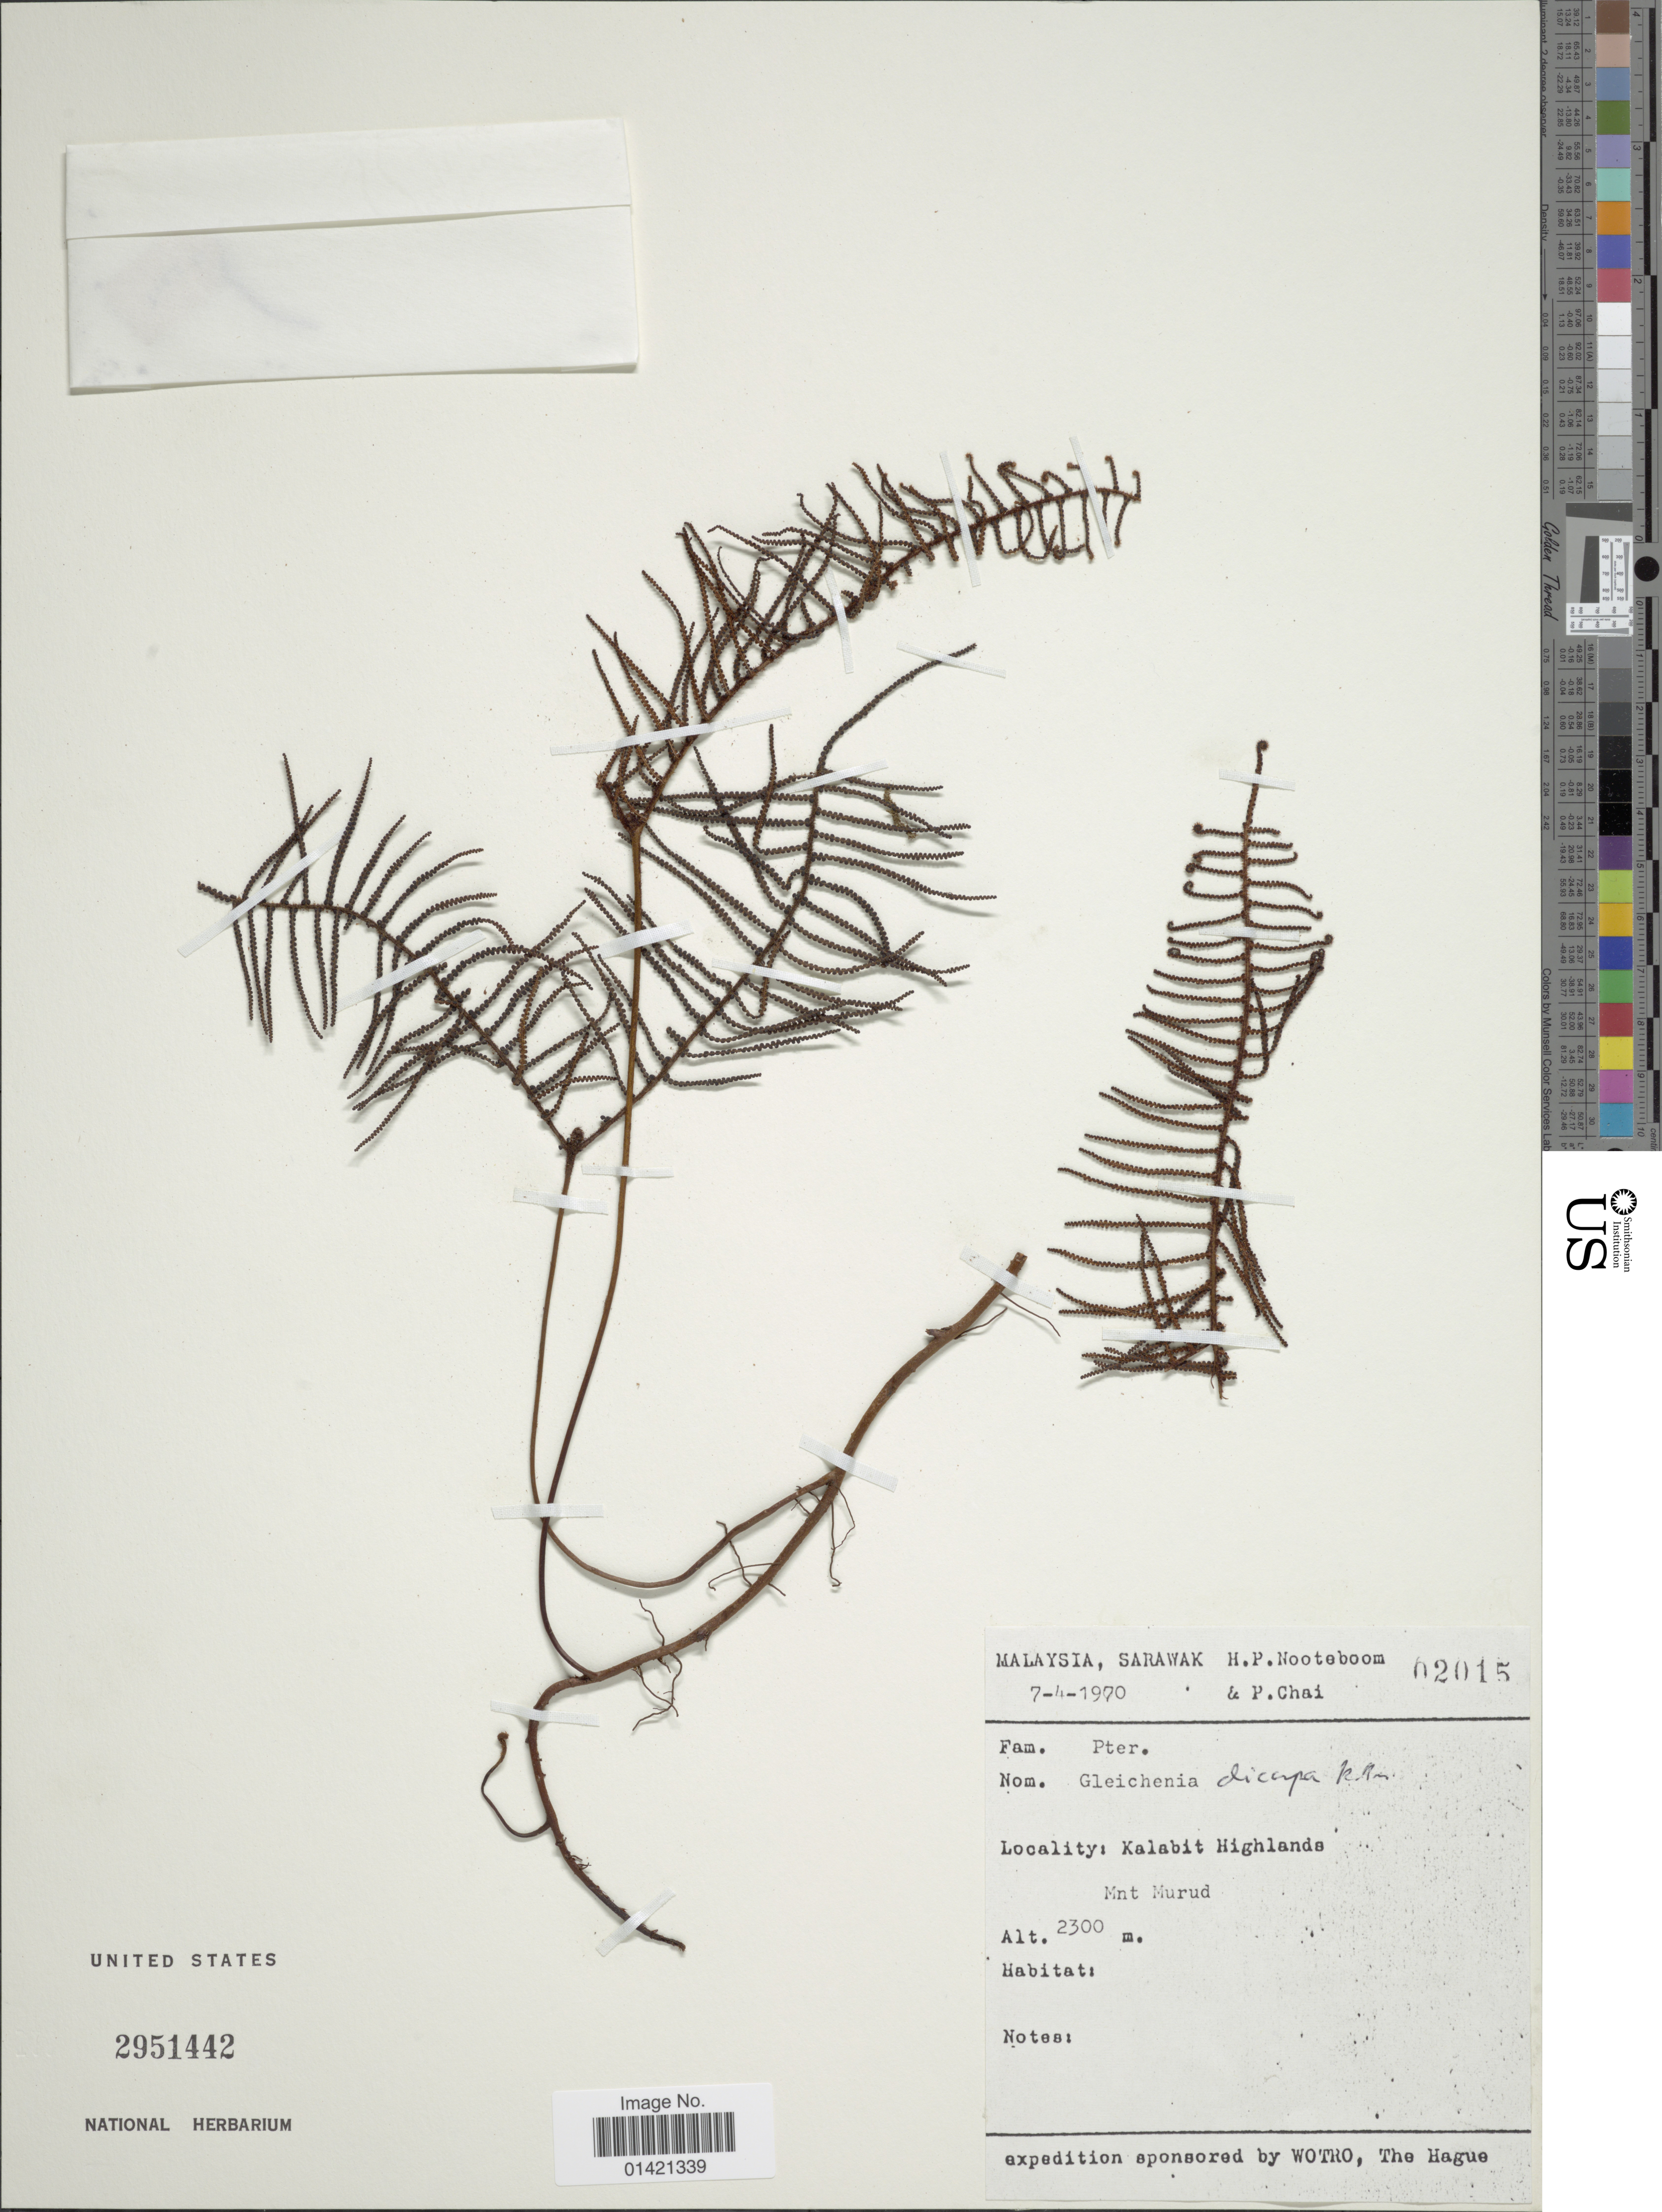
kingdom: Plantae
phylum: Tracheophyta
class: Polypodiopsida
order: Gleicheniales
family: Gleicheniaceae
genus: Gleichenia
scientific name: Gleichenia dicarpa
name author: R. Br.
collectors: H. P. Nooteboom & P. Chai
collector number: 62015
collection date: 1970-04-07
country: Malaysia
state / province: Sarawak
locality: Kalabit Highlands. Mnt Murud.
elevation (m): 2300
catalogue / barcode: US 2951442